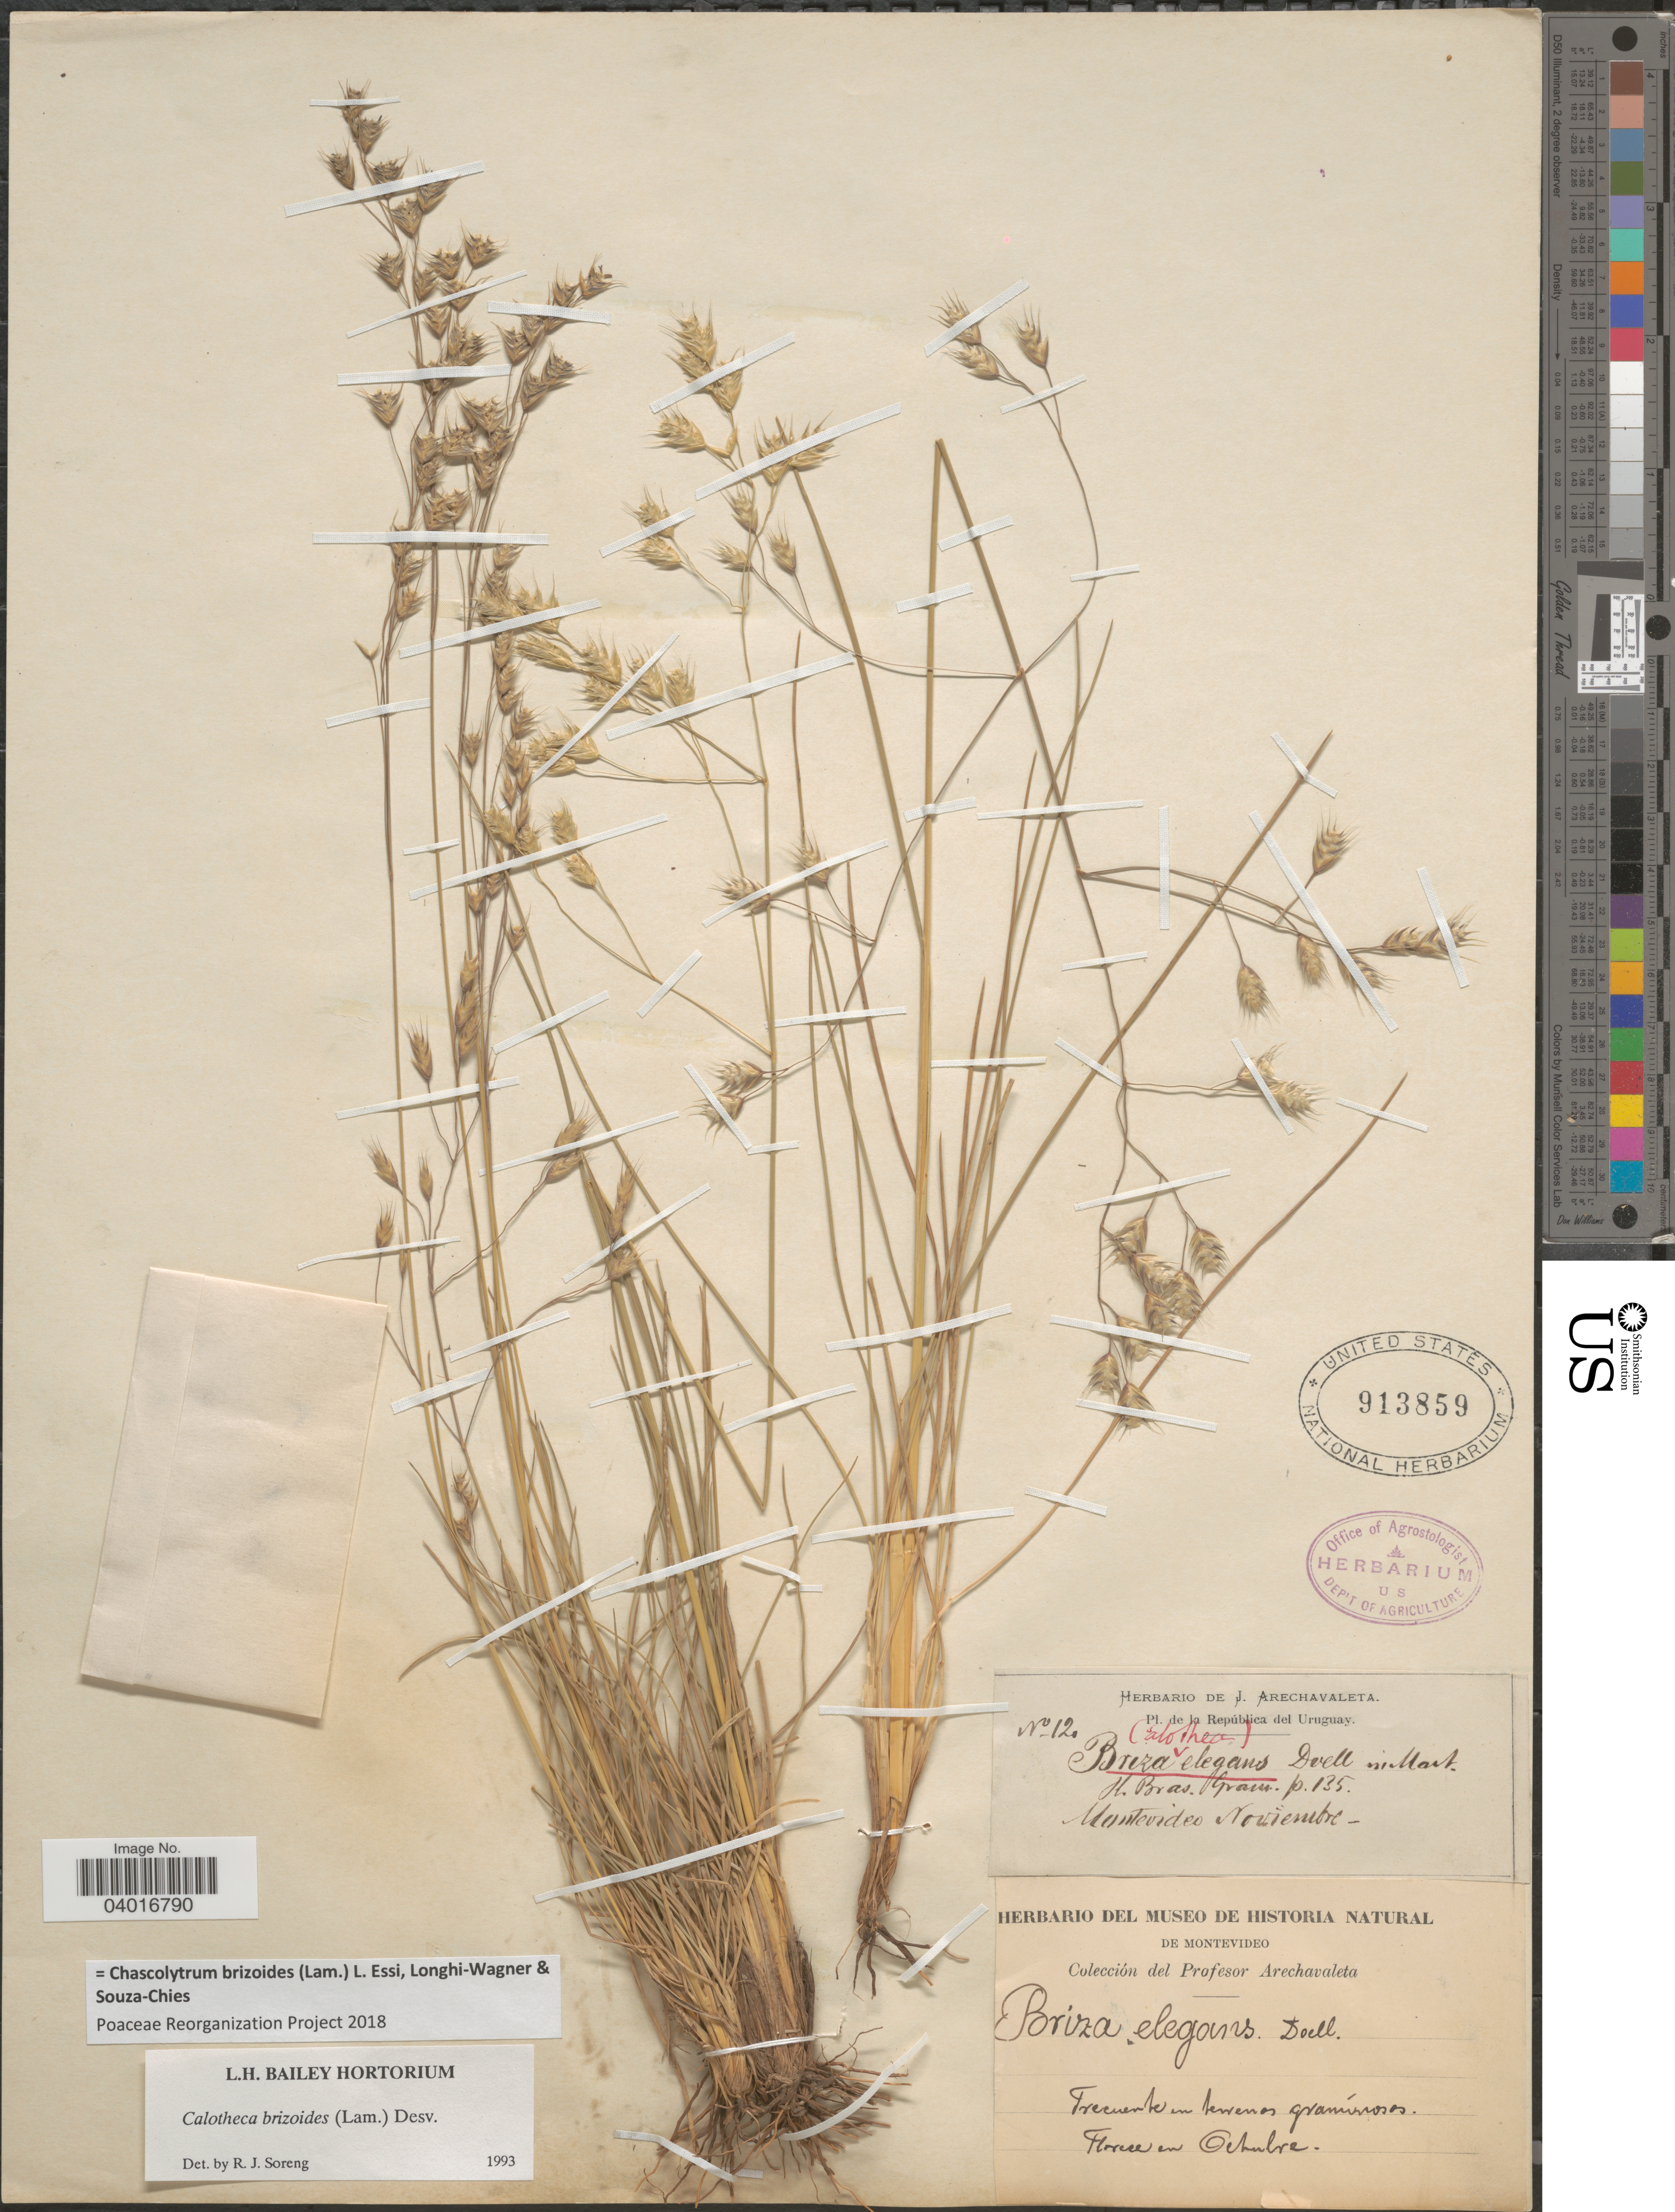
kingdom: Plantae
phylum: Tracheophyta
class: Liliopsida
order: Poales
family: Poaceae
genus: Chascolytrum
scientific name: Chascolytrum brizoides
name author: (Lam.) L. Essi et al.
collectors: J. Arechavaleta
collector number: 12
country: Uruguay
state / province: Montevideo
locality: La República del Uruguay.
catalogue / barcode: US 913859